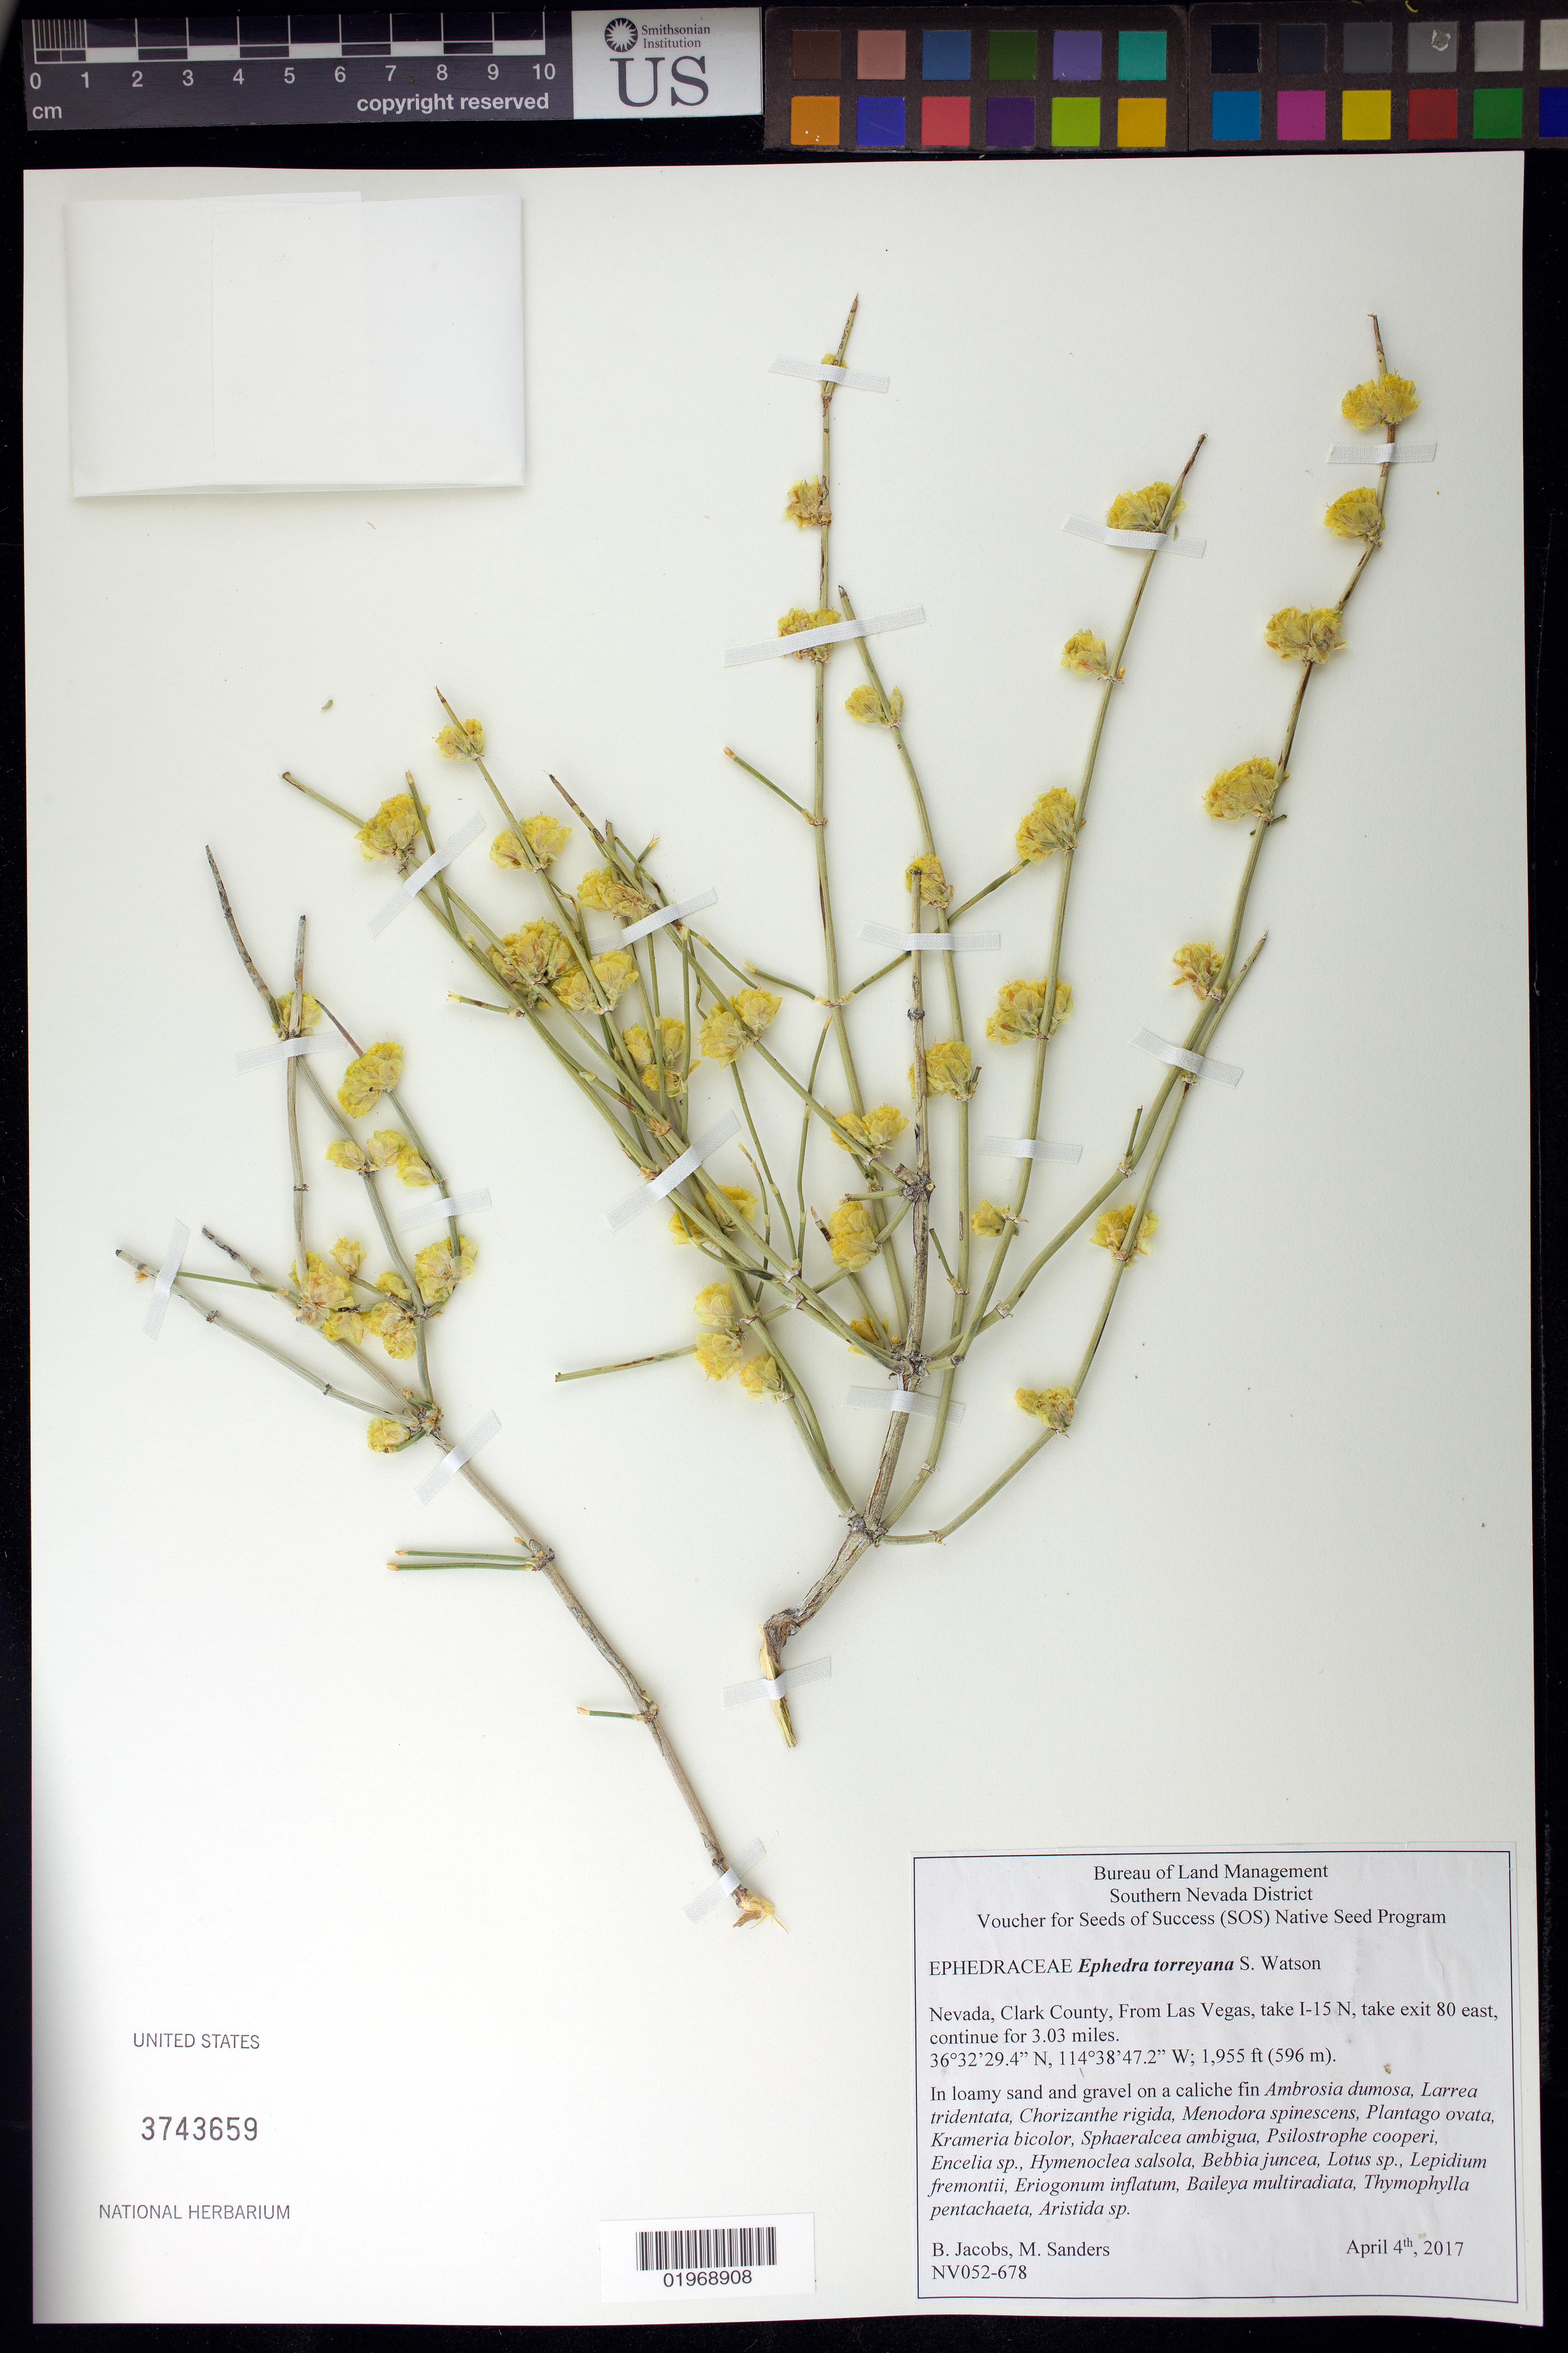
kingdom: Plantae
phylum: Tracheophyta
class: Gnetopsida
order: Ephedrales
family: Ephedraceae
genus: Ephedra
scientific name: Ephedra torreyana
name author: S. Watson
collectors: B. Jacobs & M. Sanders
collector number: NV052-678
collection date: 2017-04-04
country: United States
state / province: Nevada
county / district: Clark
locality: From Las Vegas take I-15 N, take exit 80 east, continue for 3.03 miles.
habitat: In loam sand and gravel on a caliche fin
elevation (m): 596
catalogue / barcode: US 3743659